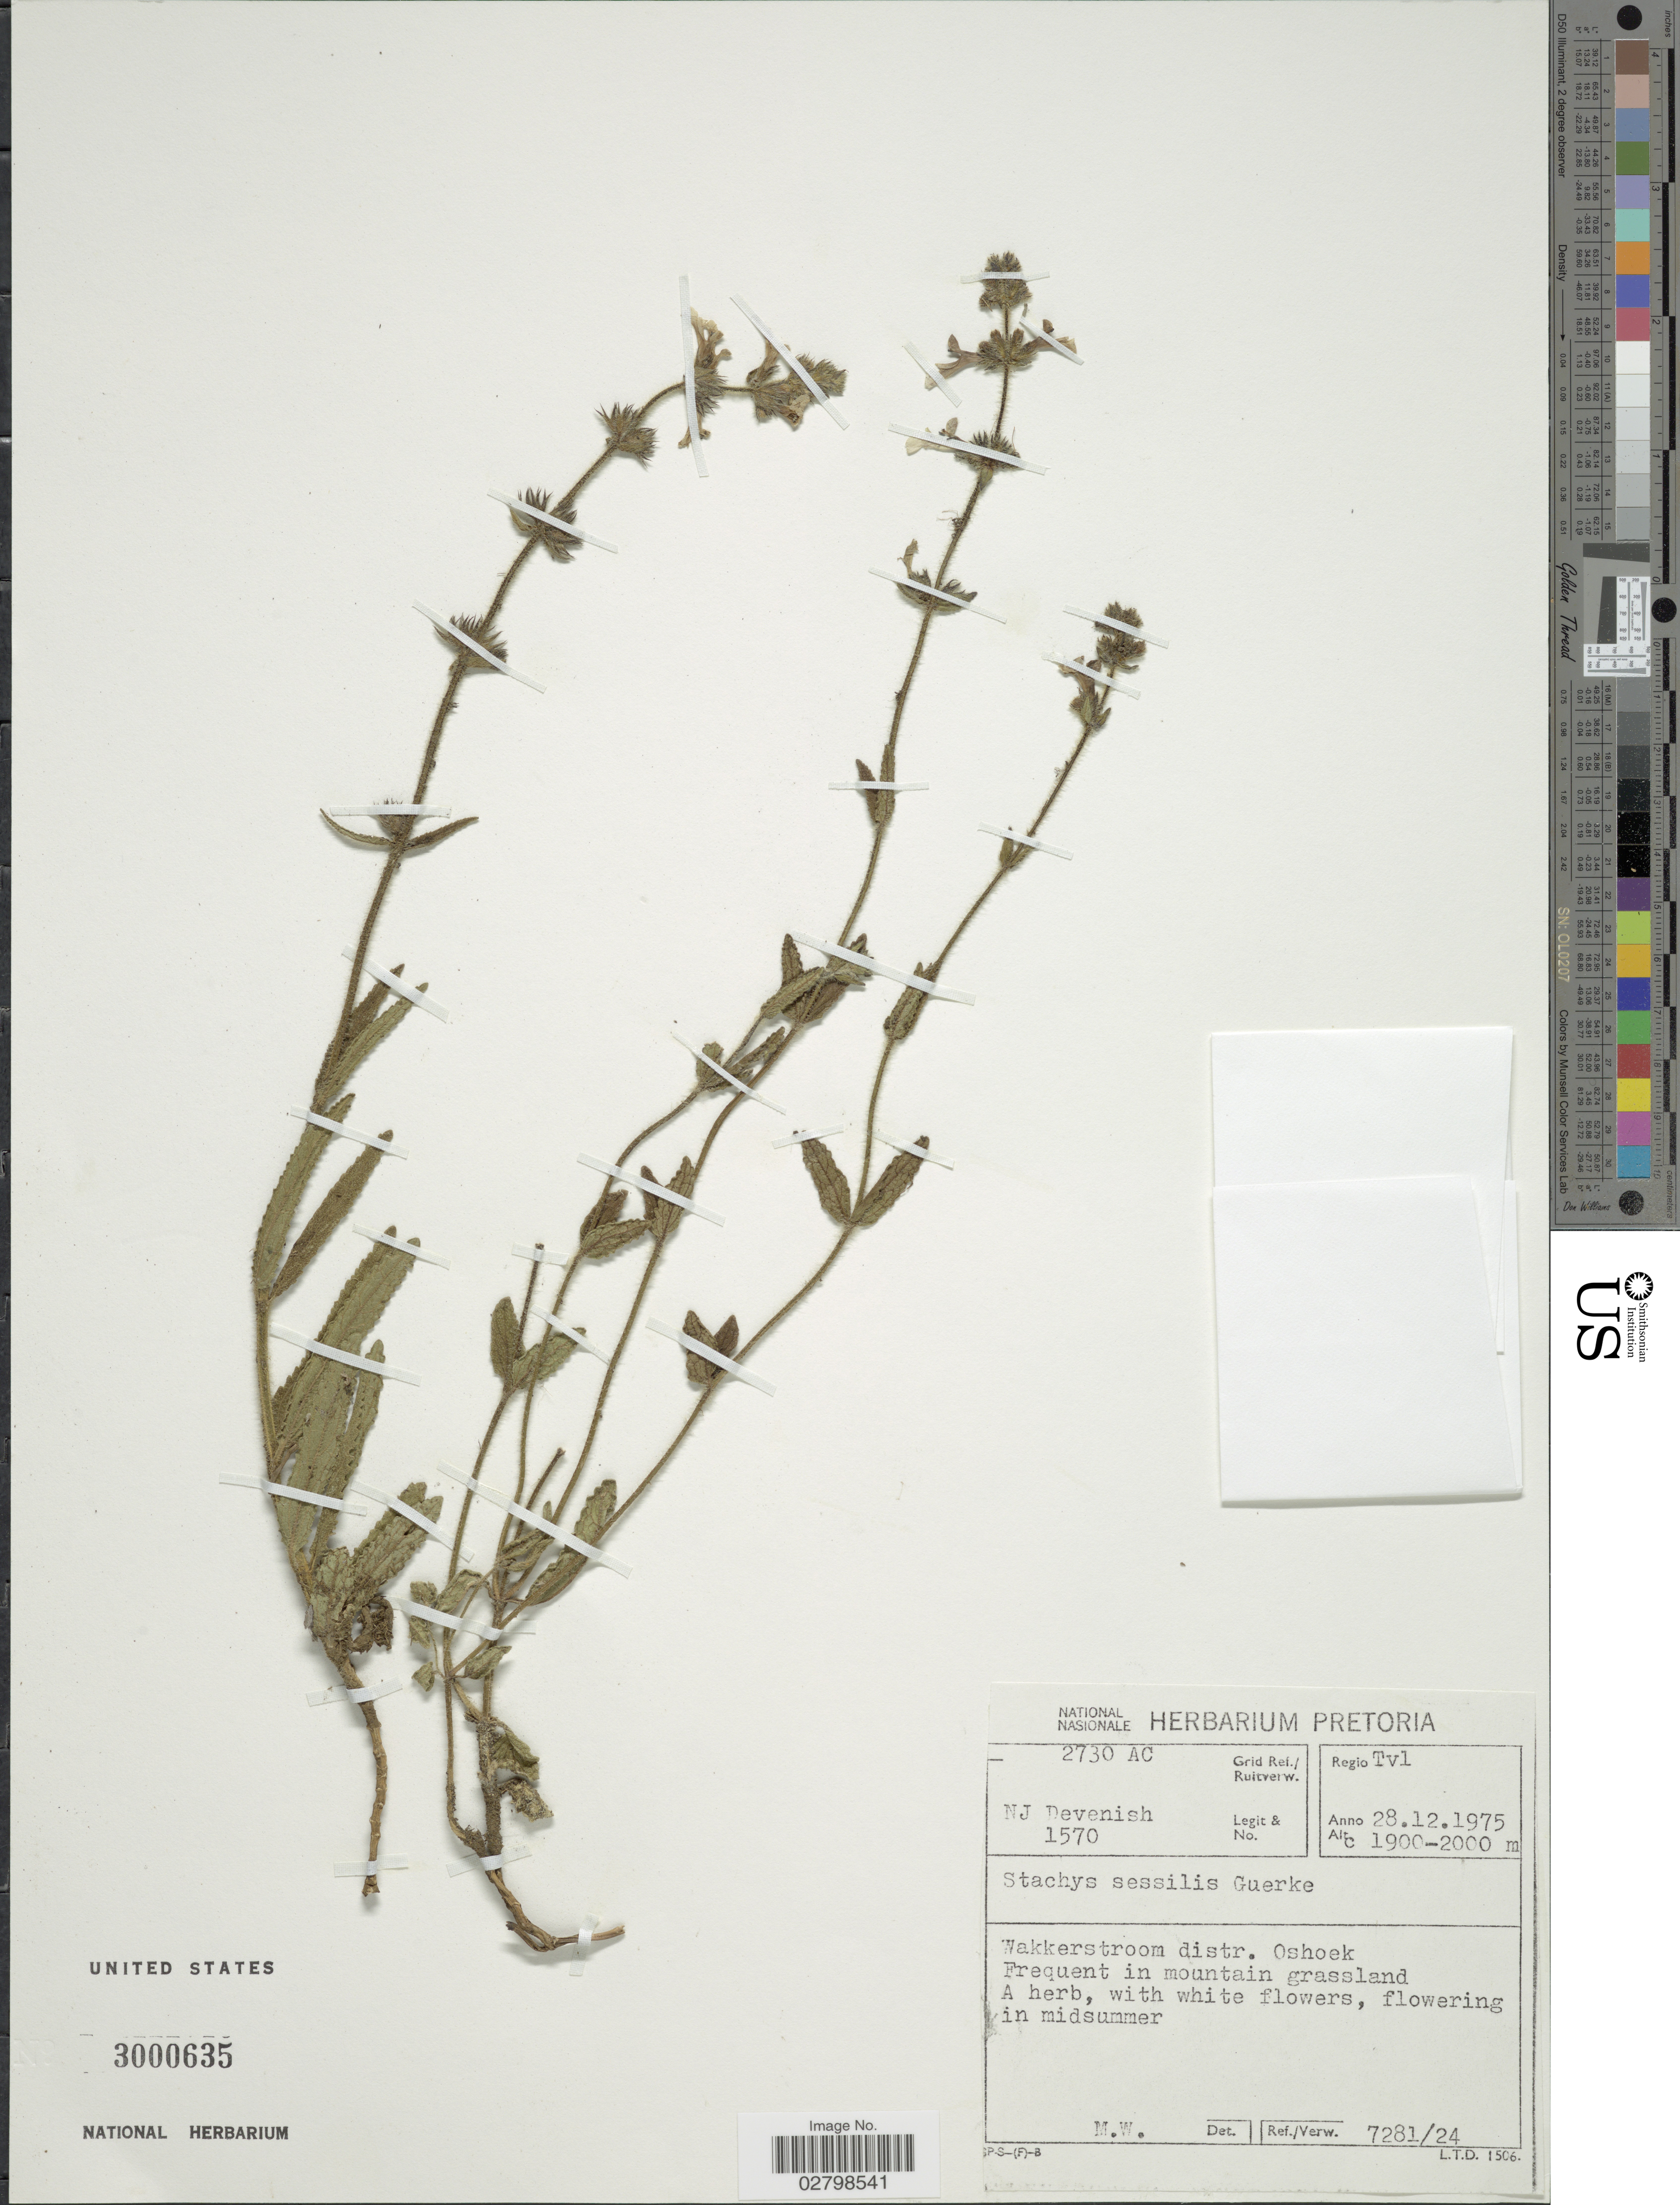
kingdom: Plantae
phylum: Tracheophyta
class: Magnoliopsida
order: Lamiales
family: Lamiaceae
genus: Stachys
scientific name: Stachys sessilis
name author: Gürke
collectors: N. Devenish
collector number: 1570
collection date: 1975-12-28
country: South Africa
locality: Grid Ref./ Ruitverw. 2730 AC. Regio Tvl. Wakkerstroom distr. Oshoek.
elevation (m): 1900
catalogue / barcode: US 3000635